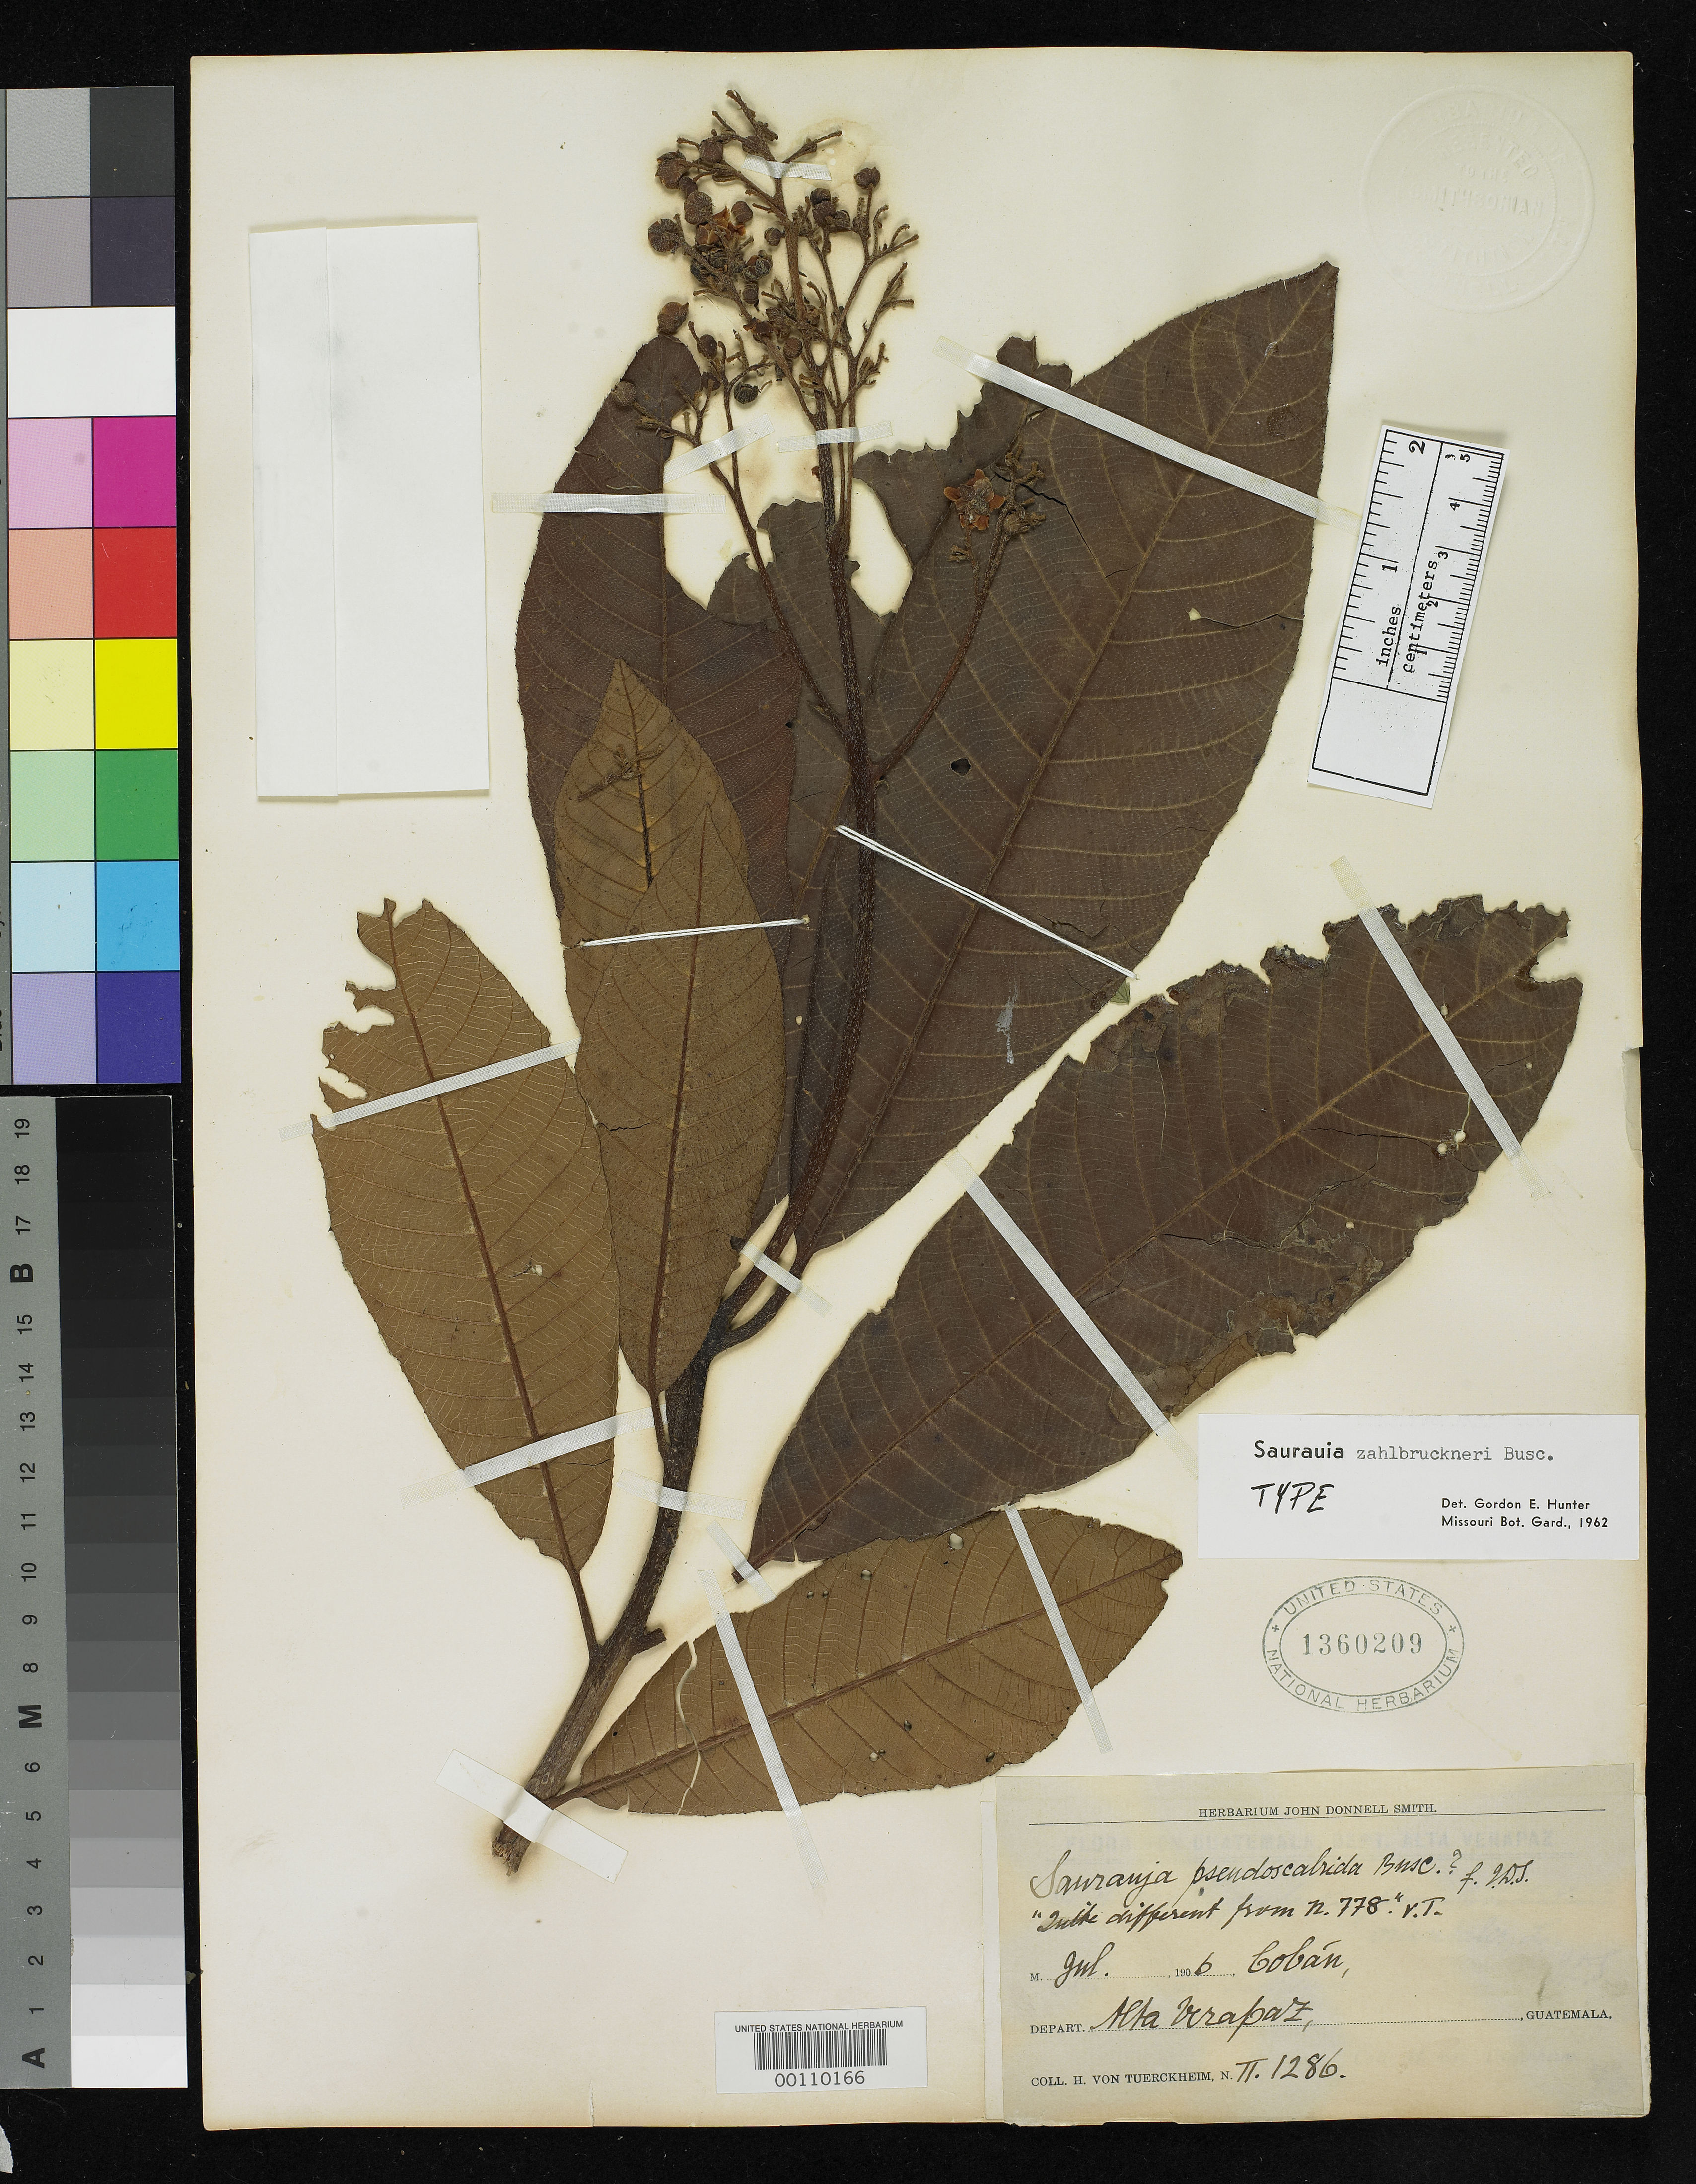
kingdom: Plantae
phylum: Tracheophyta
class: Magnoliopsida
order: Ericales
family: Actinidiaceae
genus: Saurauia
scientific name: Saurauia zahlbruckneri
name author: Buscal.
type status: Isotype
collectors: H. von Türckheim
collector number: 1286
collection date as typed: Jul 1906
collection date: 1906-07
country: Guatemala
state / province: Alta Verapaz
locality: Cobán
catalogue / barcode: US 1360209